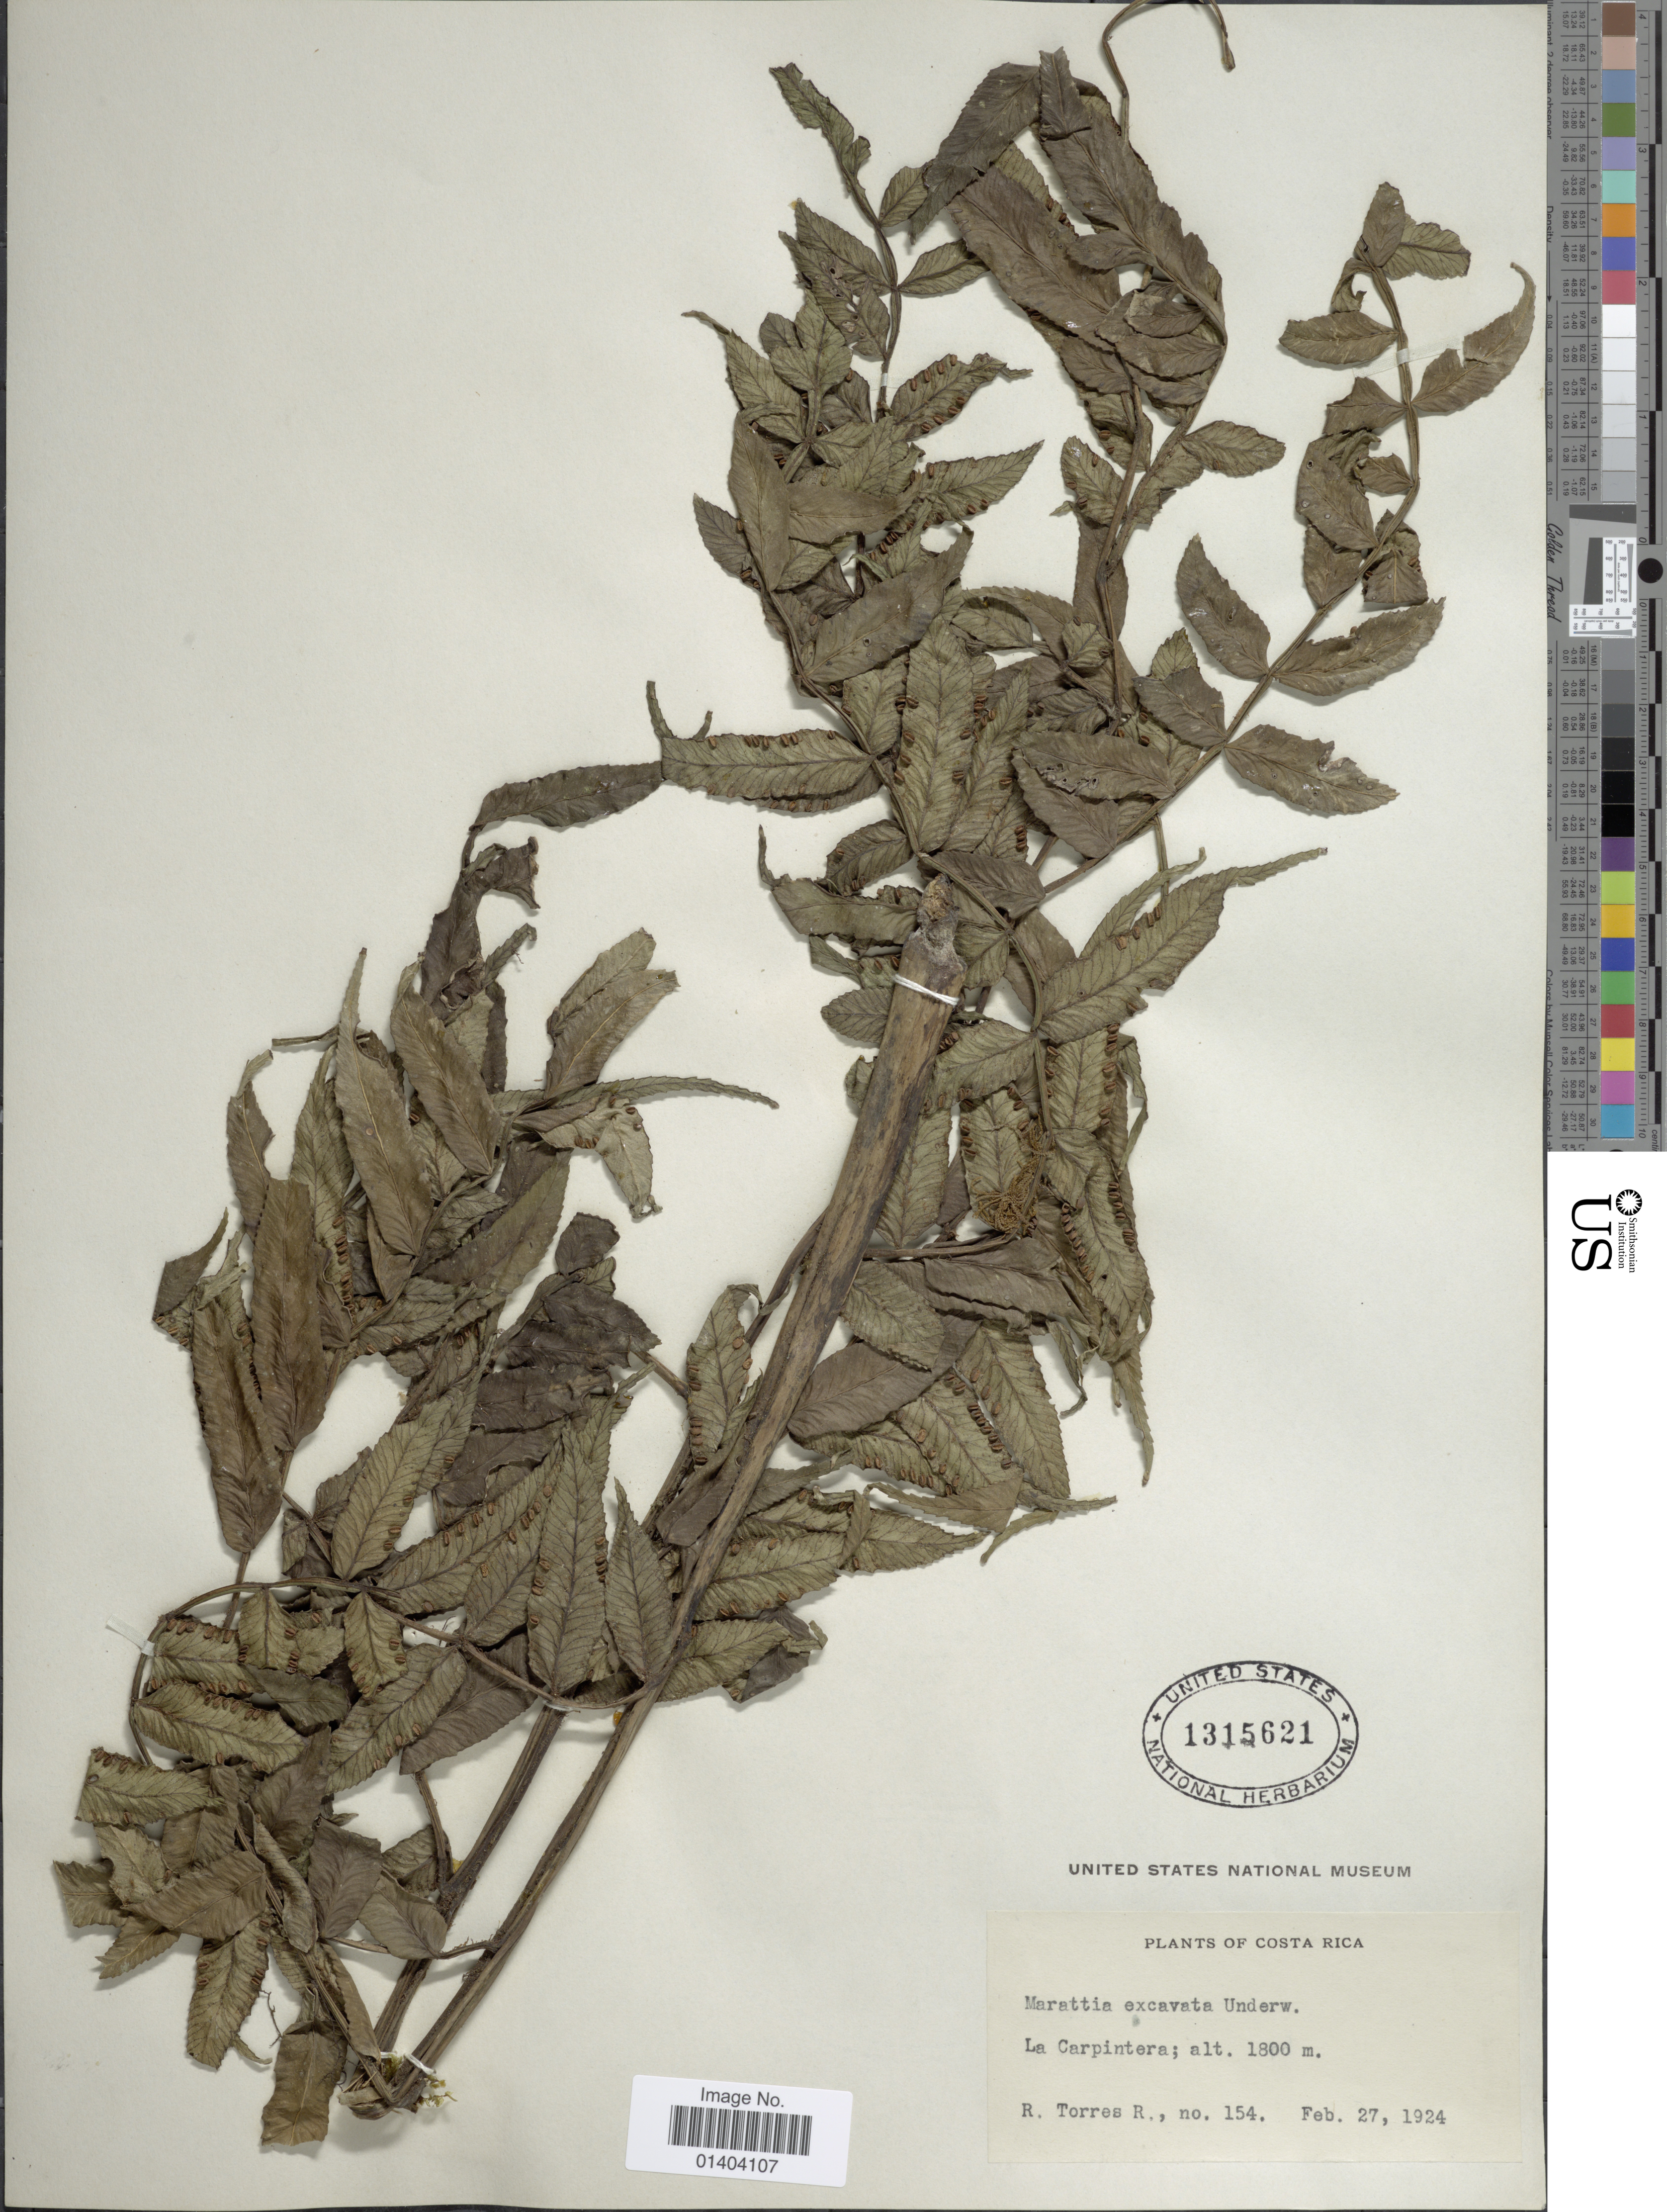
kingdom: Plantae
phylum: Tracheophyta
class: Polypodiopsida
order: Marattiales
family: Marattiaceae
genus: Marattia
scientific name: Marattia interposita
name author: Christ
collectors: R. Torres R.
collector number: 154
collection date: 1924-02-27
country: Costa Rica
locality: La Carpintera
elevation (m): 1800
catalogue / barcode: US 1315621